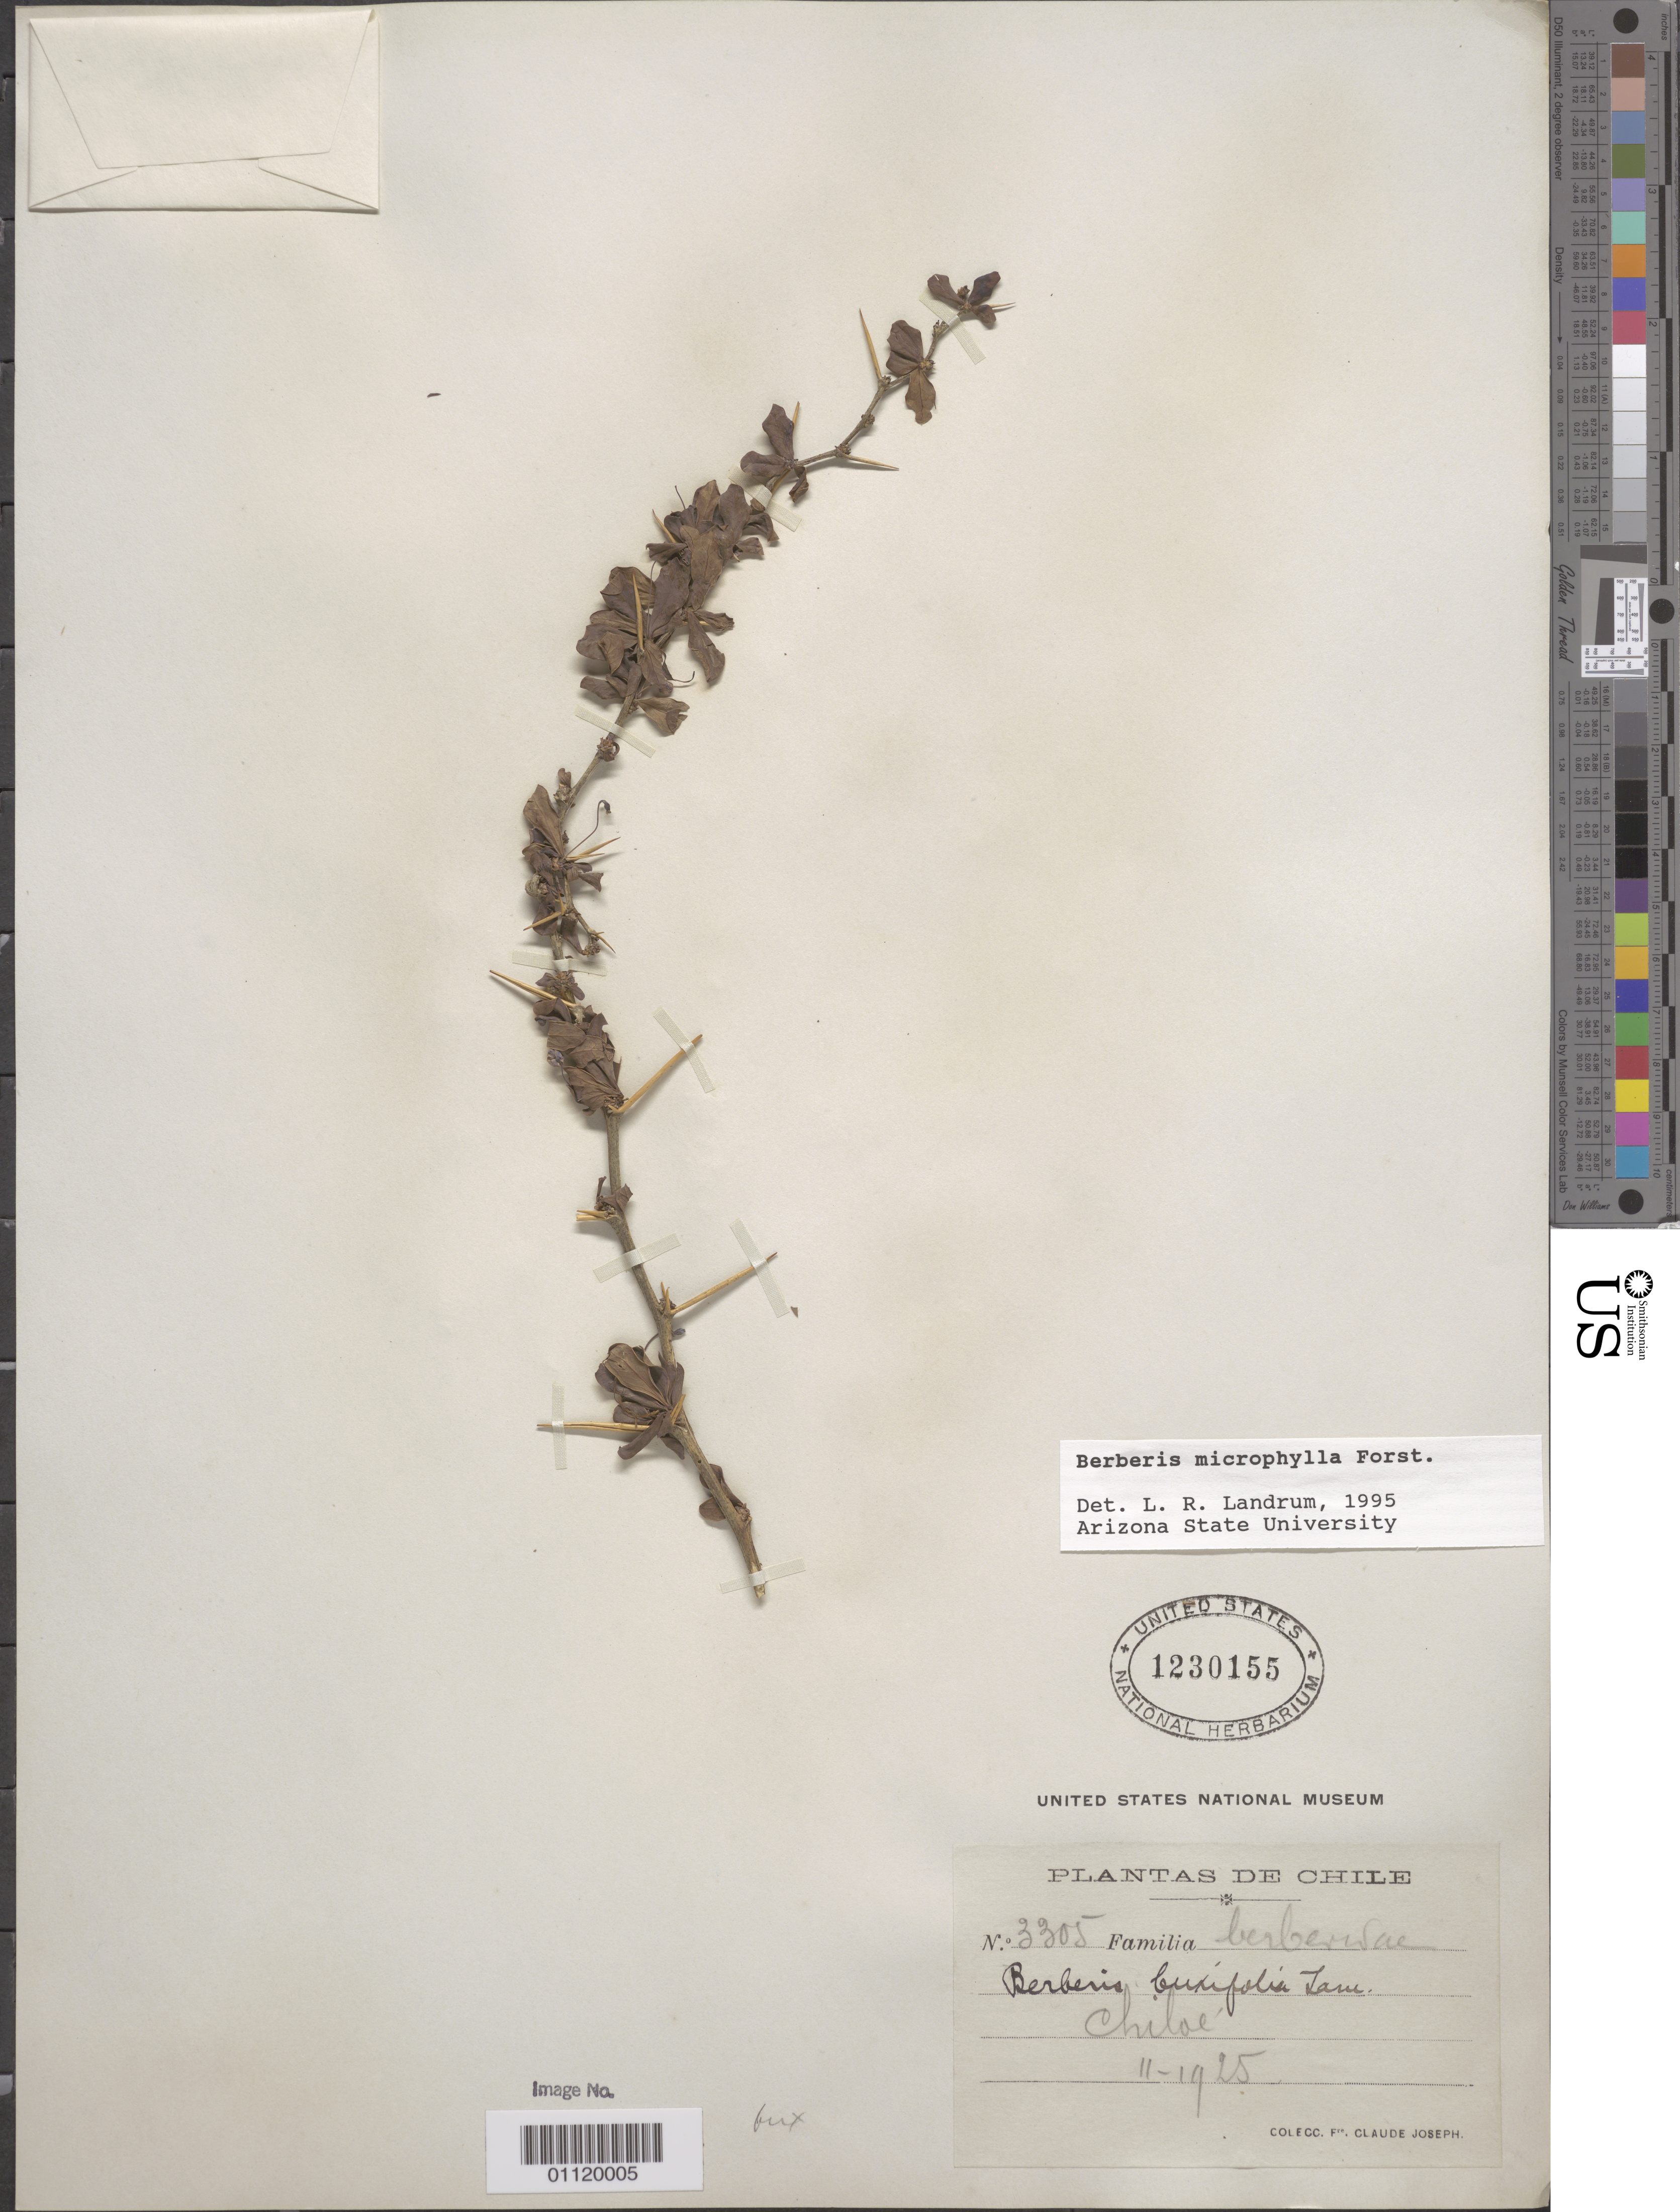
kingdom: Plantae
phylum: Tracheophyta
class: Magnoliopsida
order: Ranunculales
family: Berberidaceae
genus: Berberis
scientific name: Berberis microphylla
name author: G. Forst.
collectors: C. Joseph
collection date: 1925-02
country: Chile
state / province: Los Lagos (X)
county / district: Chiloé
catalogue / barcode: US 1230155